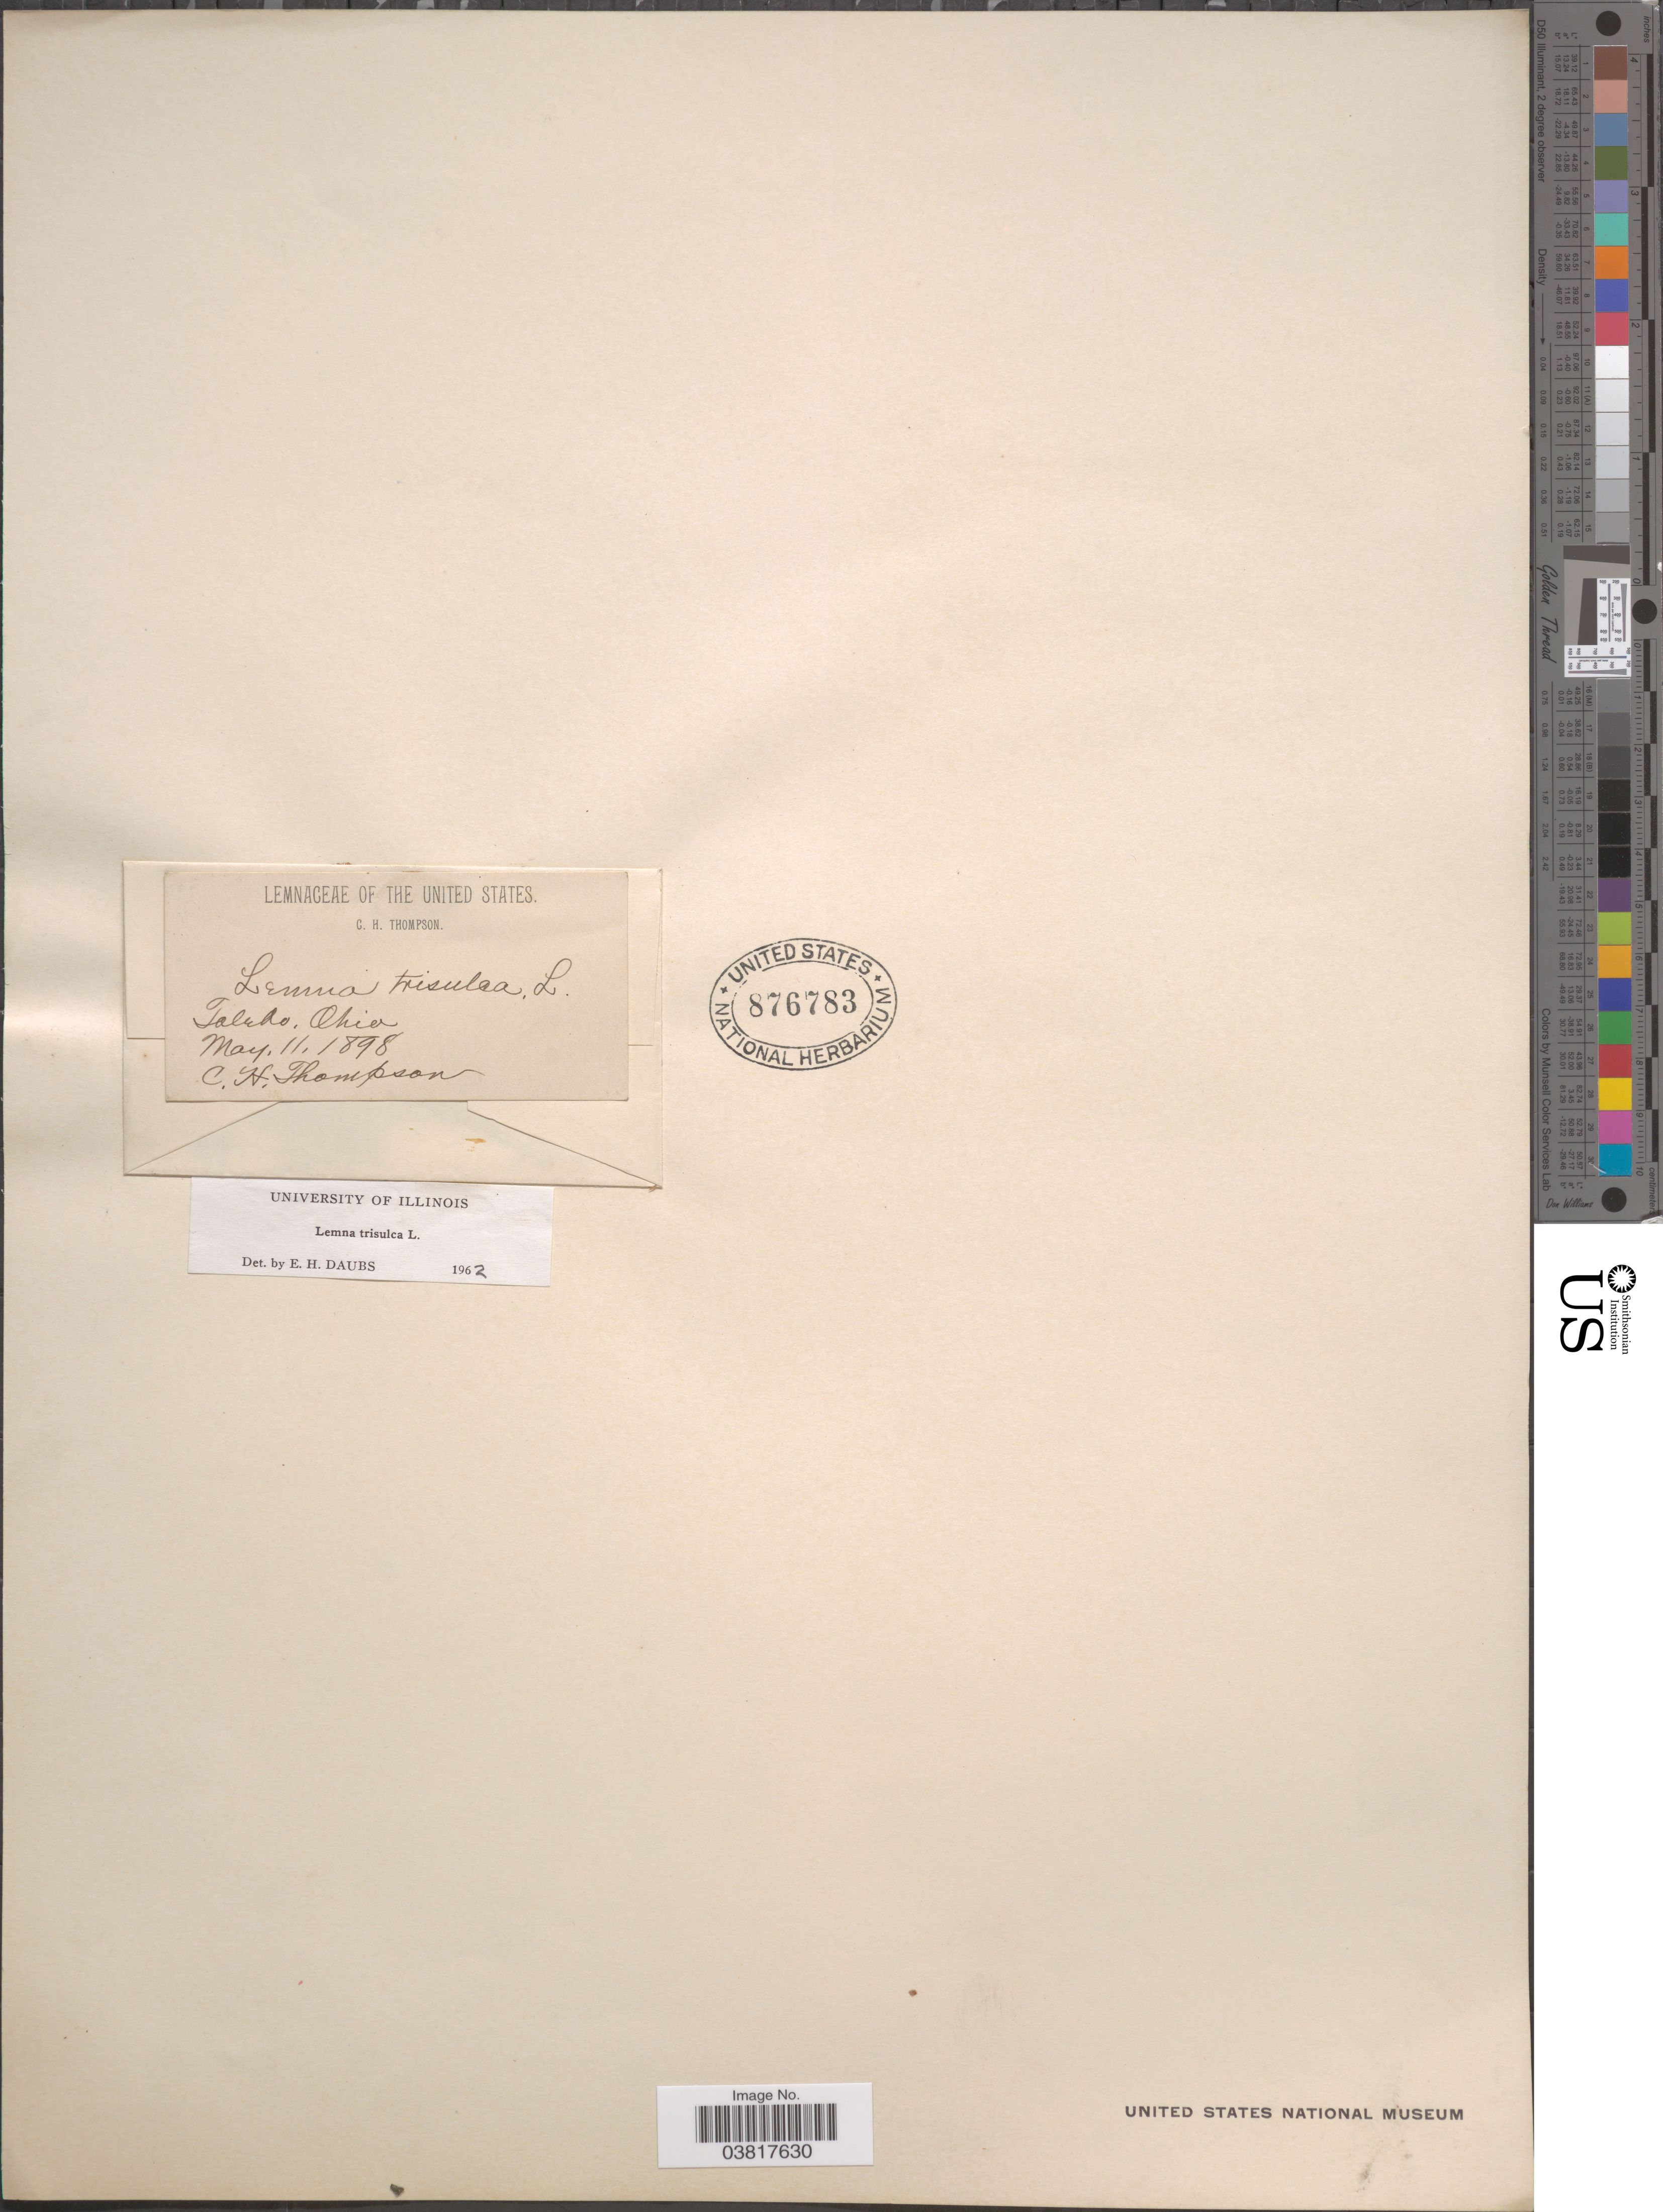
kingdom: Plantae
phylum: Tracheophyta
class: Liliopsida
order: Alismatales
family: Araceae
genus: Lemna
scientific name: Lemna trisulca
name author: L.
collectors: C. H. Thompson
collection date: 1898-05-11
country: United States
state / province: Ohio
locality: Toledo.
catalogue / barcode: US 876783